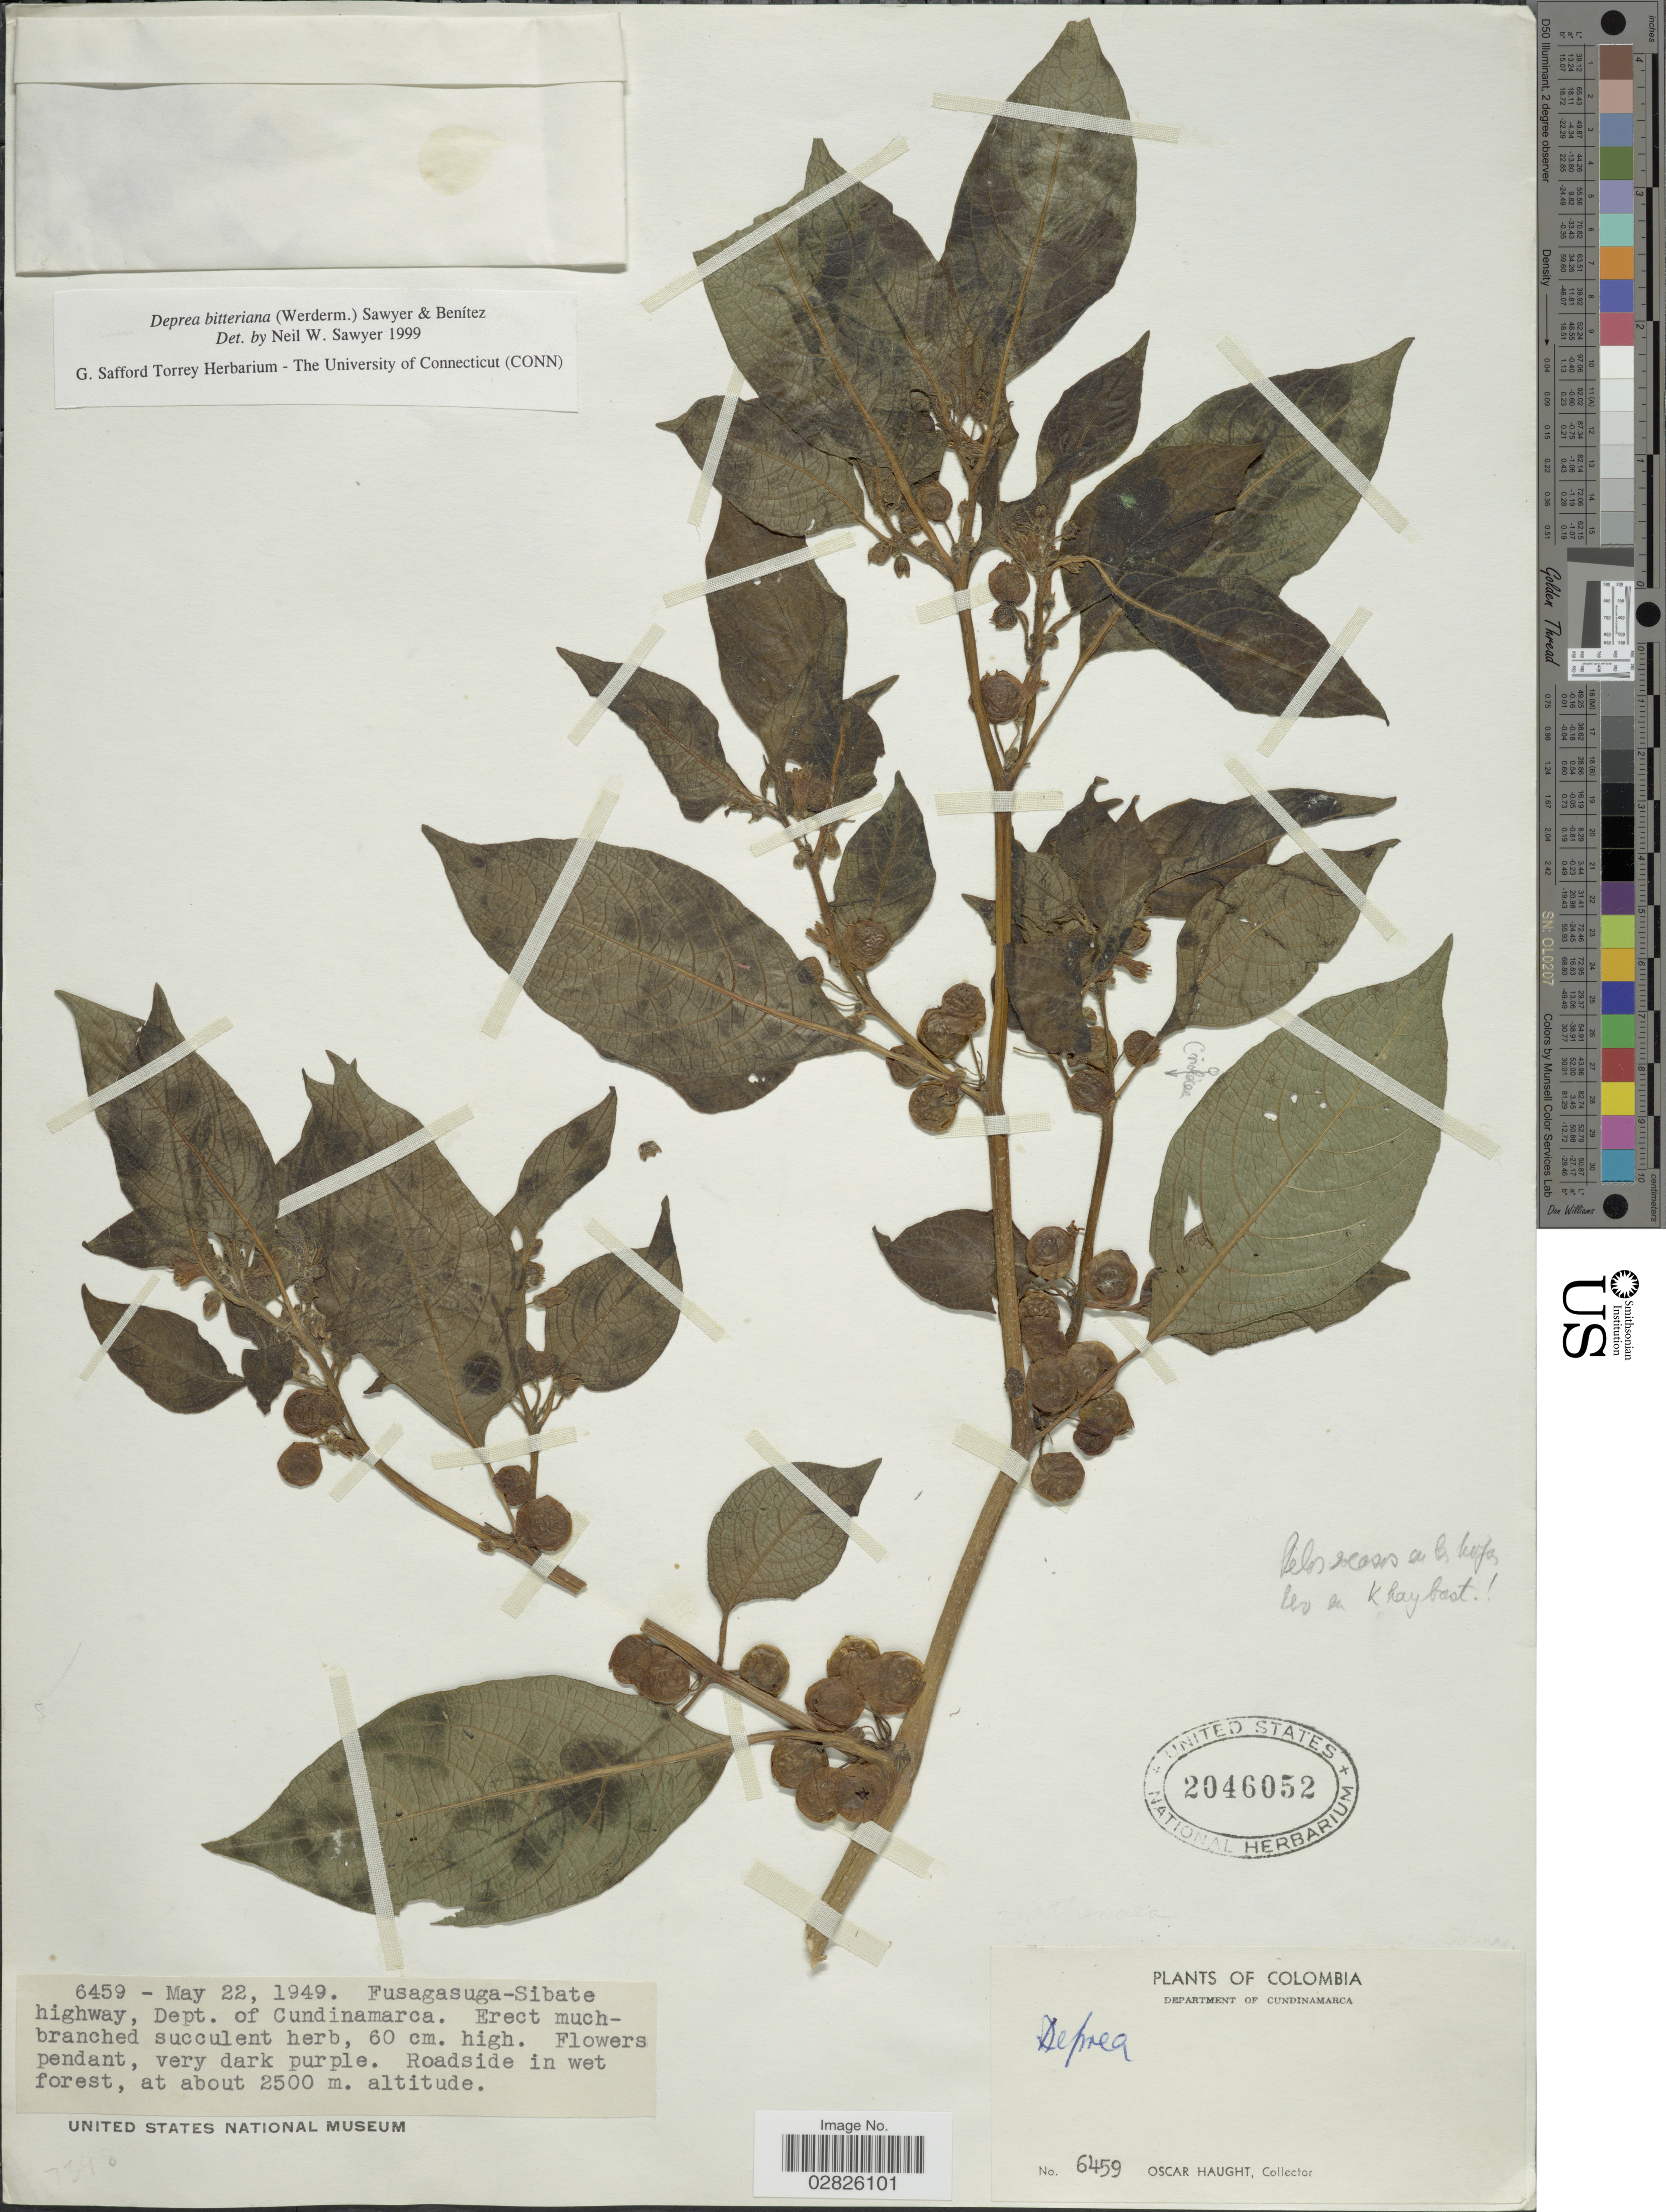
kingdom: Plantae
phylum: Tracheophyta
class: Magnoliopsida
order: Solanales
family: Solanaceae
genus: Deprea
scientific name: Deprea bitteriana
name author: (Werderm.) Sawyer & Benítez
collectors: O. L. Haught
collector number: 6459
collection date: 1949-05-22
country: Colombia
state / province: Cundinamarca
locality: Fusagasuga-Sibate highway, Dept. of Cundinamarca.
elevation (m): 2500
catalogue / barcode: US 2046052